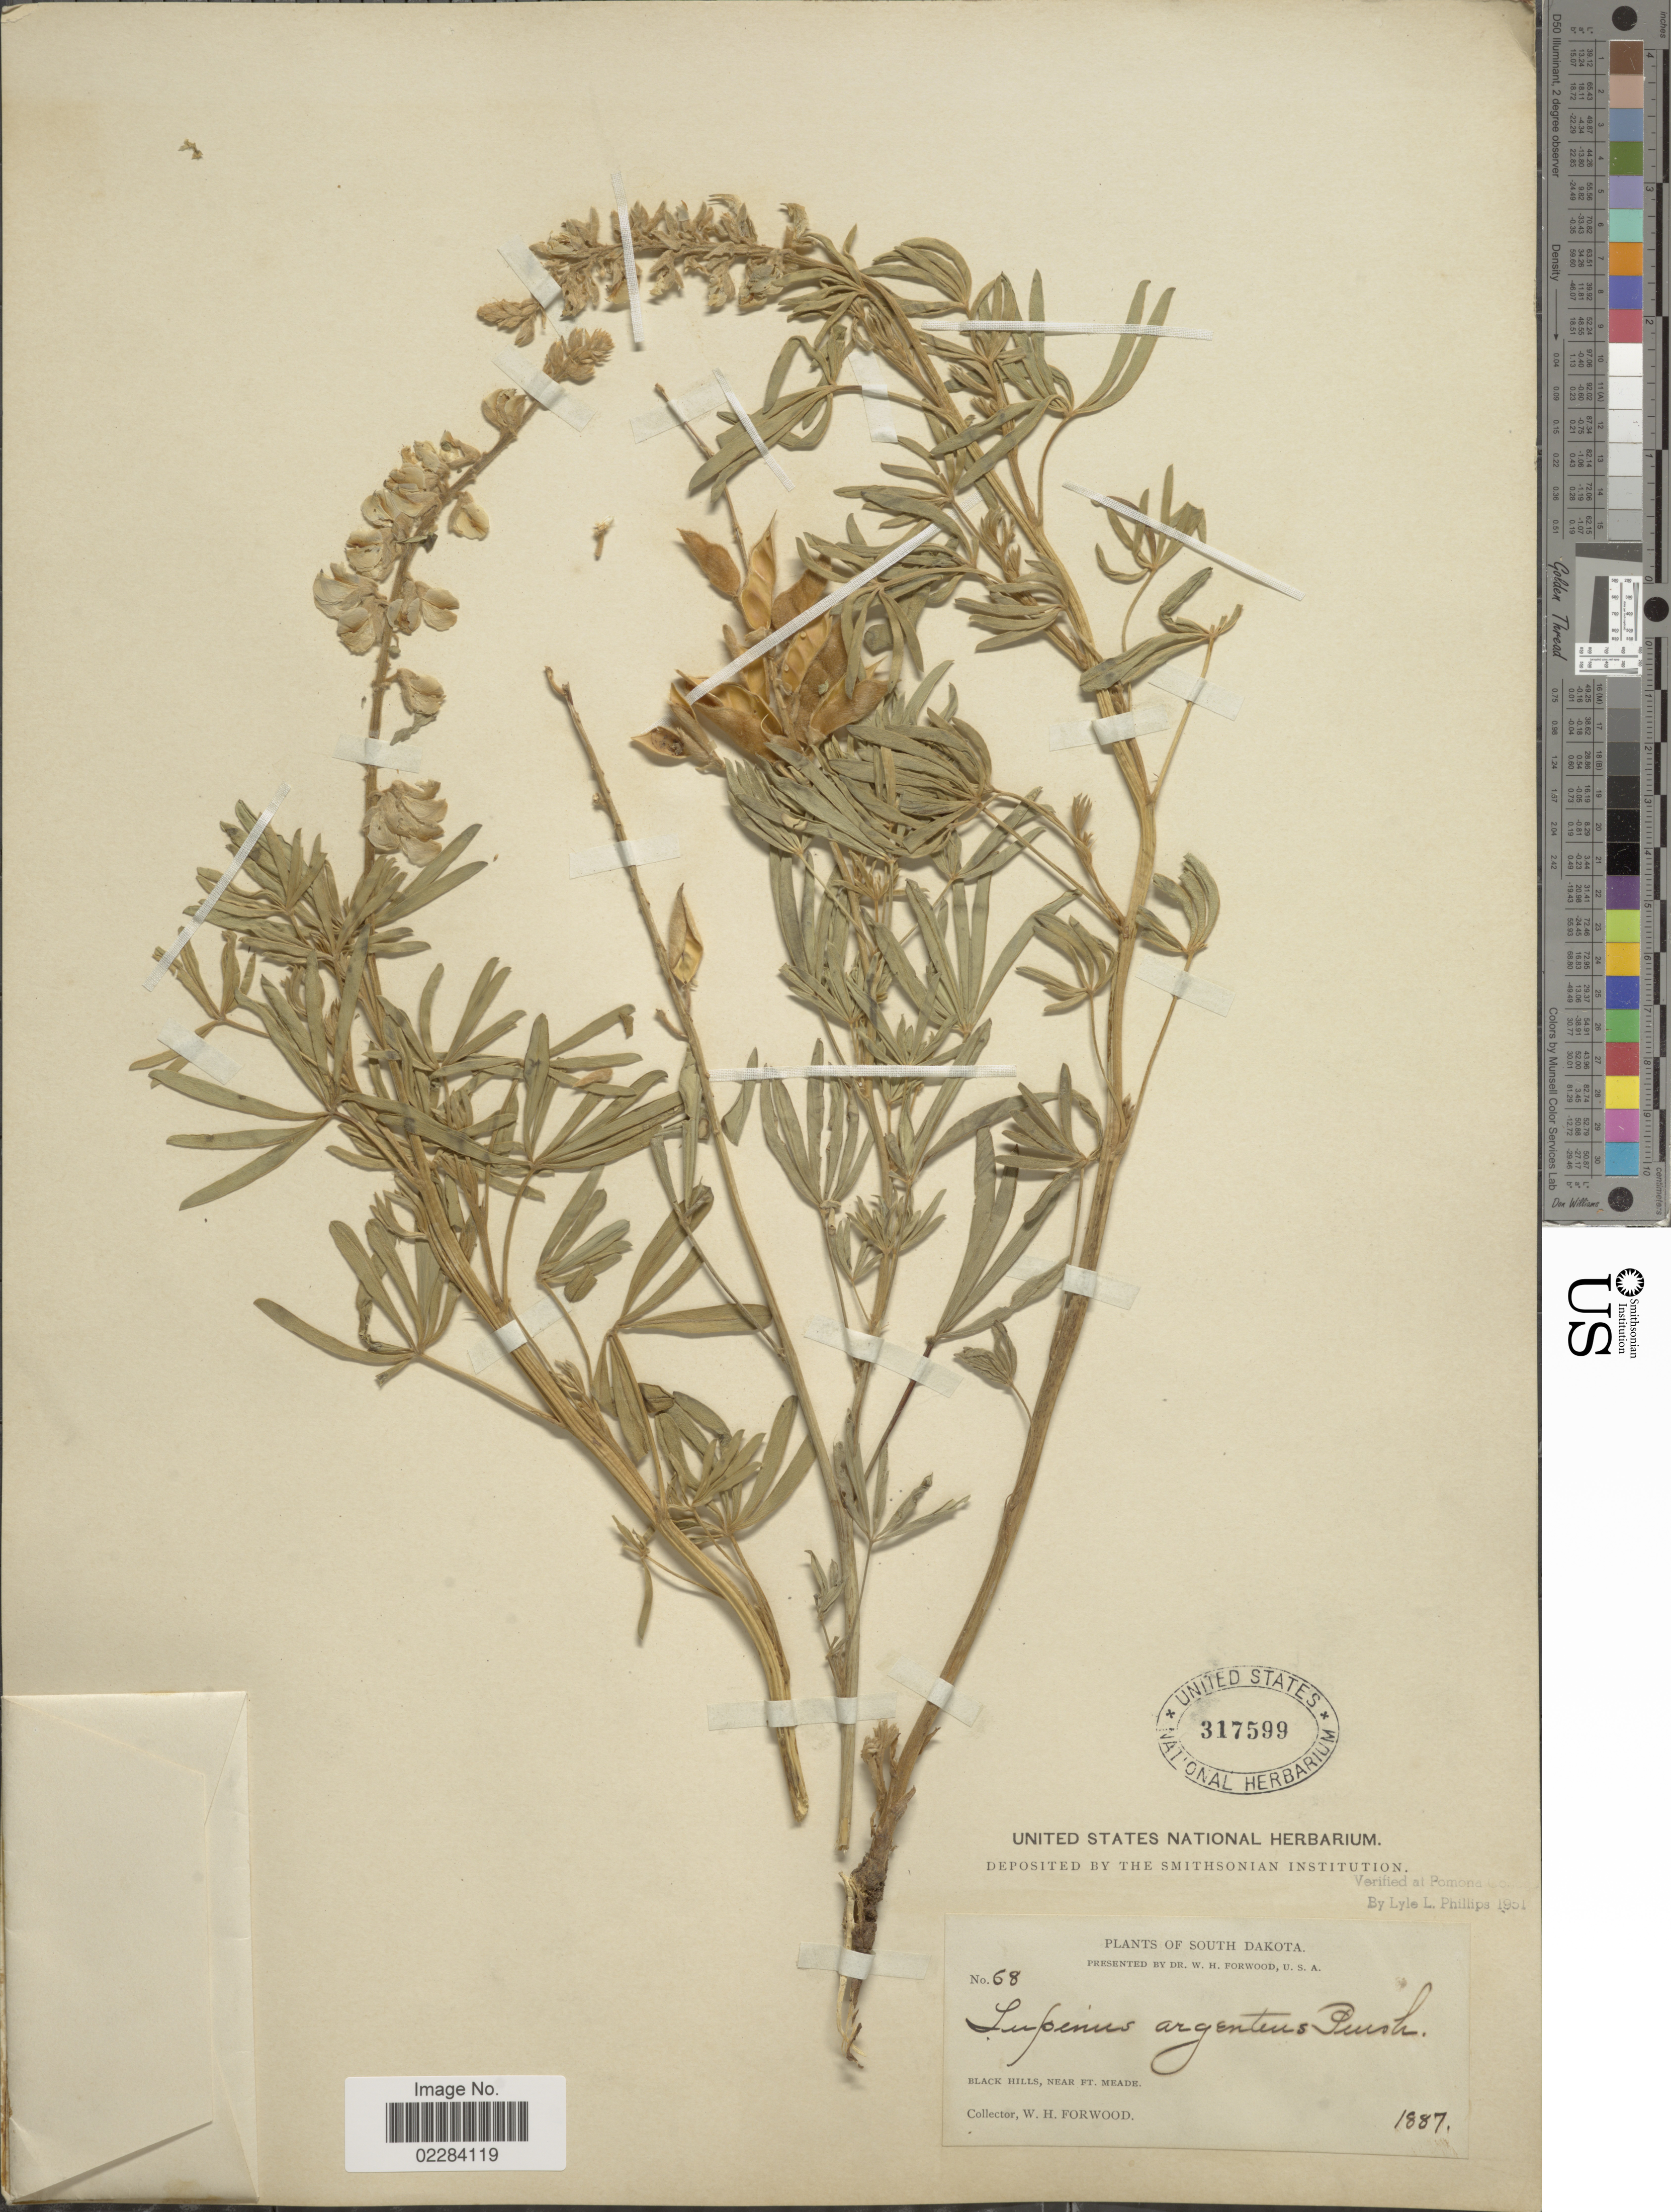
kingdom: Plantae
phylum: Tracheophyta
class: Magnoliopsida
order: Fabales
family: Fabaceae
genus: Lupinus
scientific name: Lupinus argenteus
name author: Pursh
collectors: W. Forwood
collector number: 68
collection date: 1887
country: United States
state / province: South Dakota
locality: Black Hills, near Ft. Meade.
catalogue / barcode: US 317599